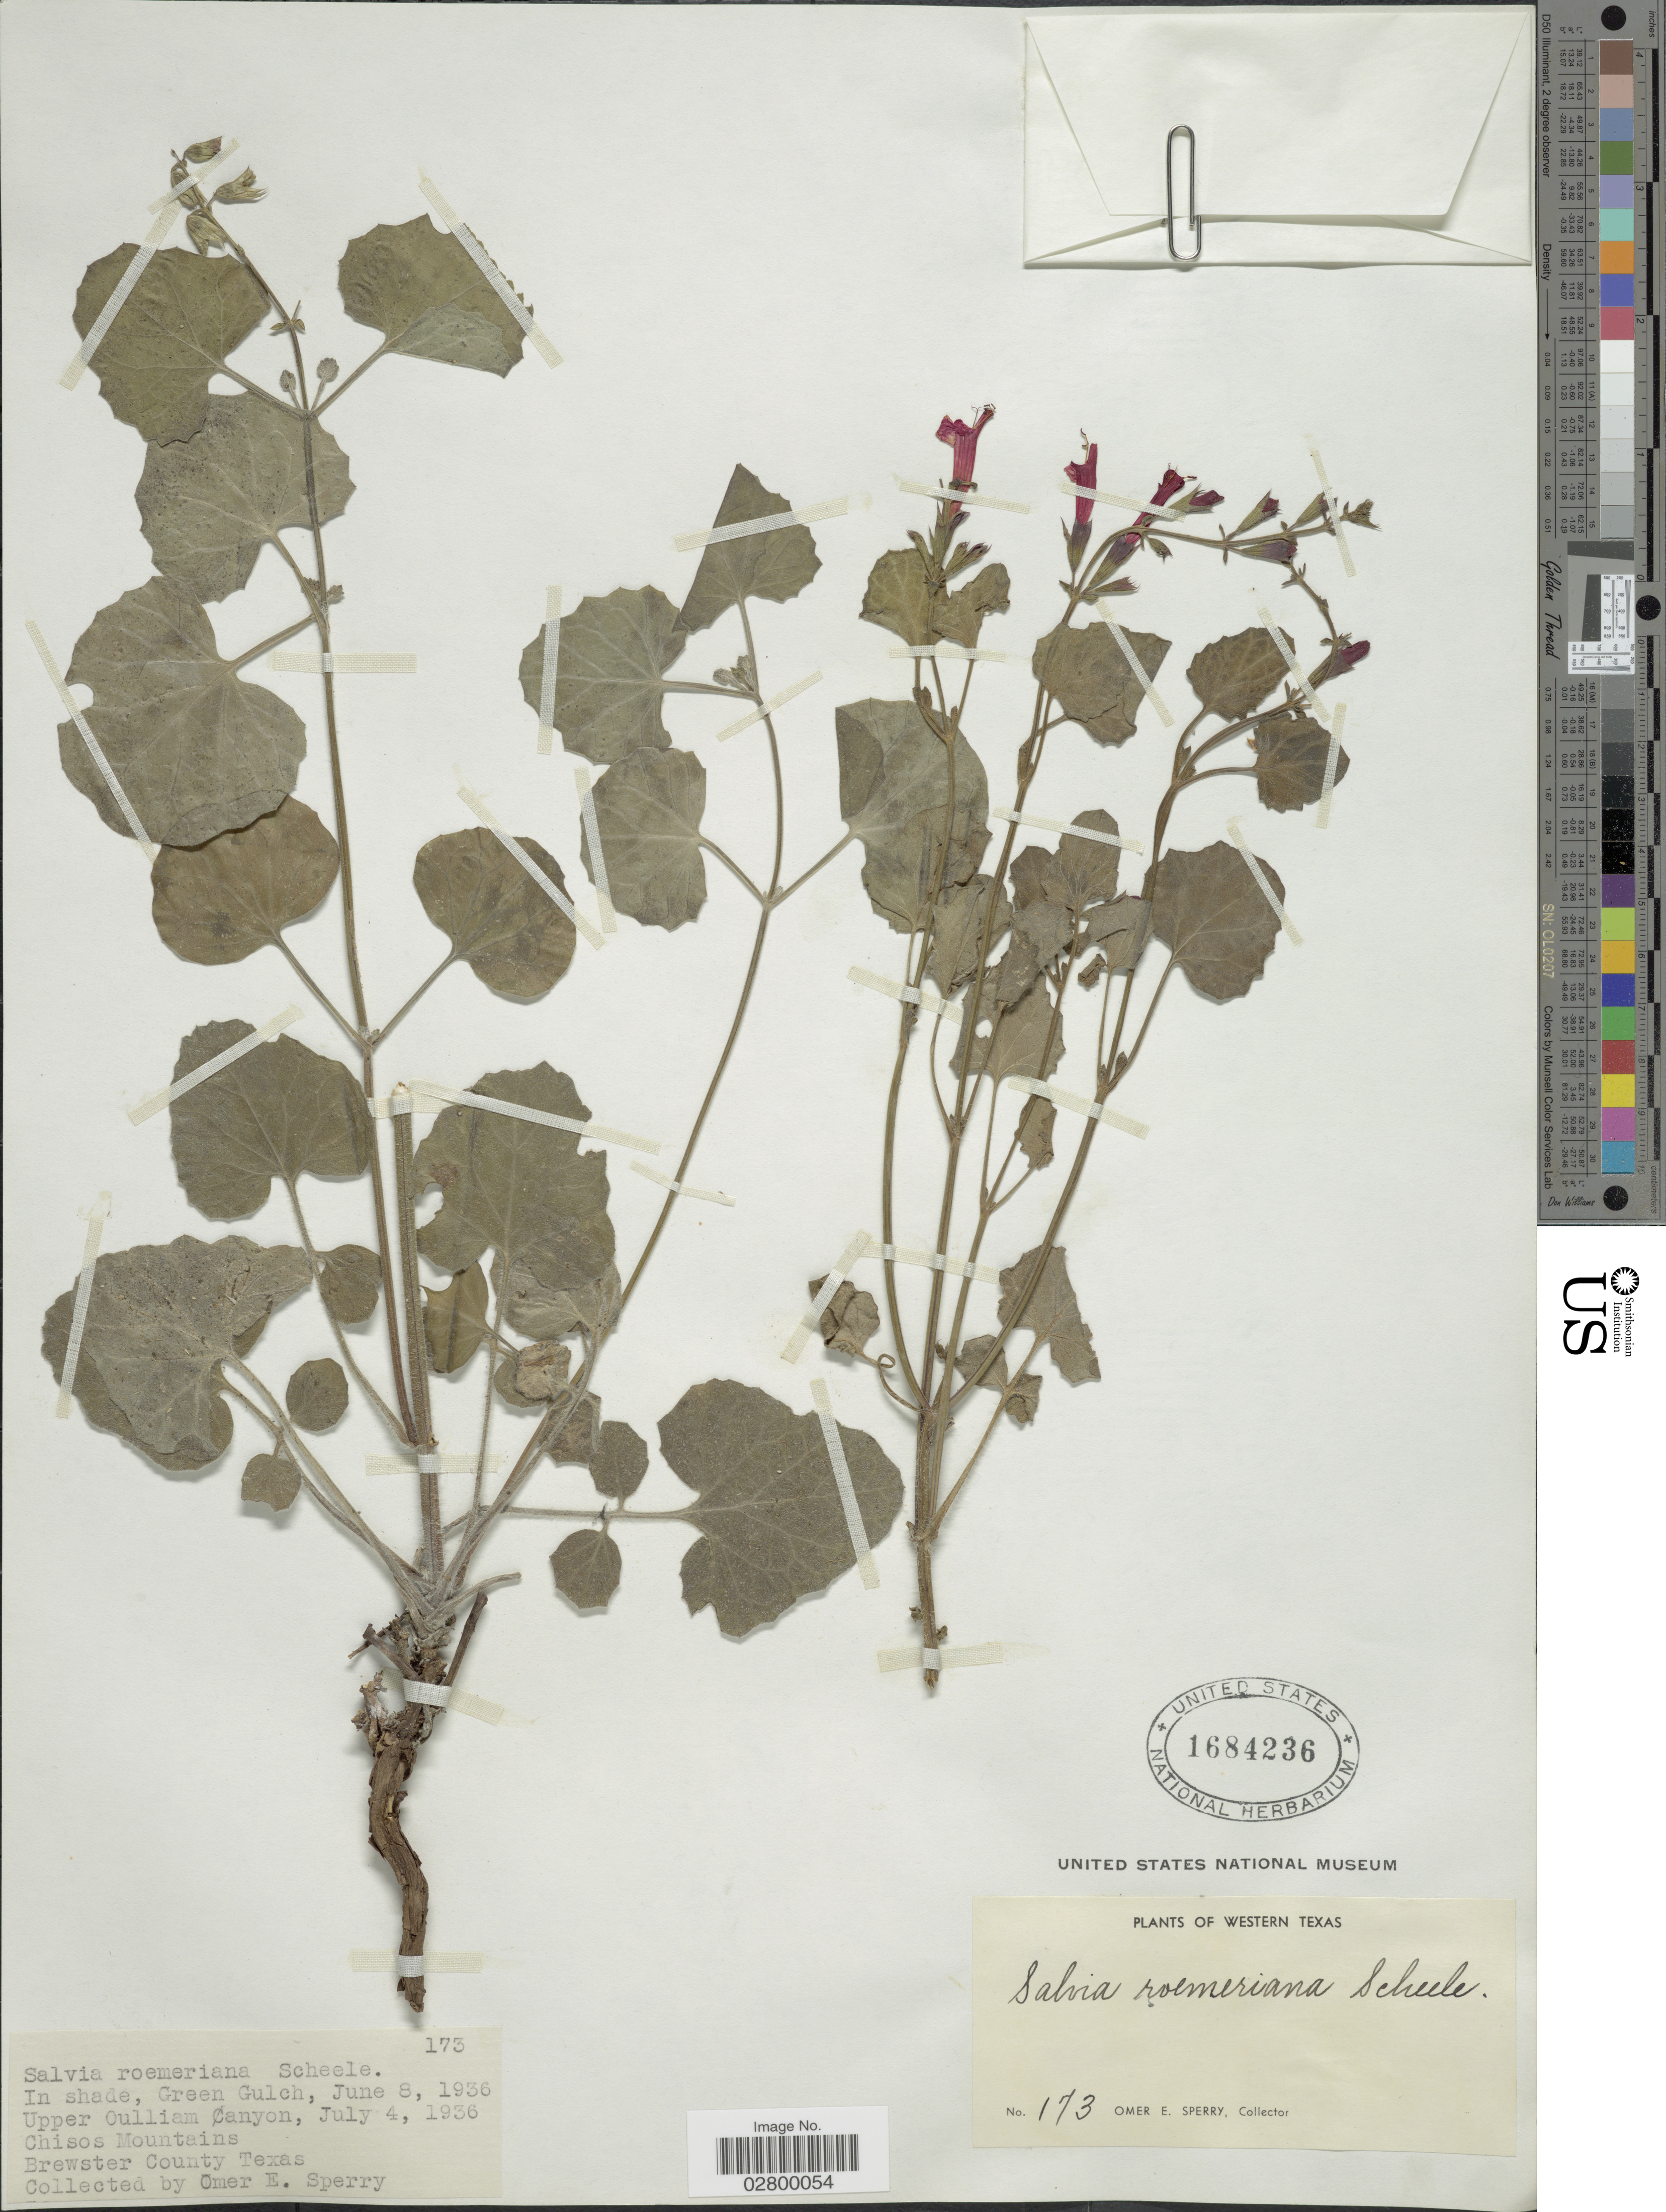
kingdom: Plantae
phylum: Tracheophyta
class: Magnoliopsida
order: Lamiales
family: Lamiaceae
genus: Salvia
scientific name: Salvia roemeriana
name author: Scheele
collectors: O. E. Sperry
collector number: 173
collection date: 1936-06-08/1936-07-04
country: United States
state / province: Texas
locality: Western Texas. In shade, Green Gulch, Upper Oulliam Canyon. Chisos Mountains. Brewster County.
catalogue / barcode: US 1684236